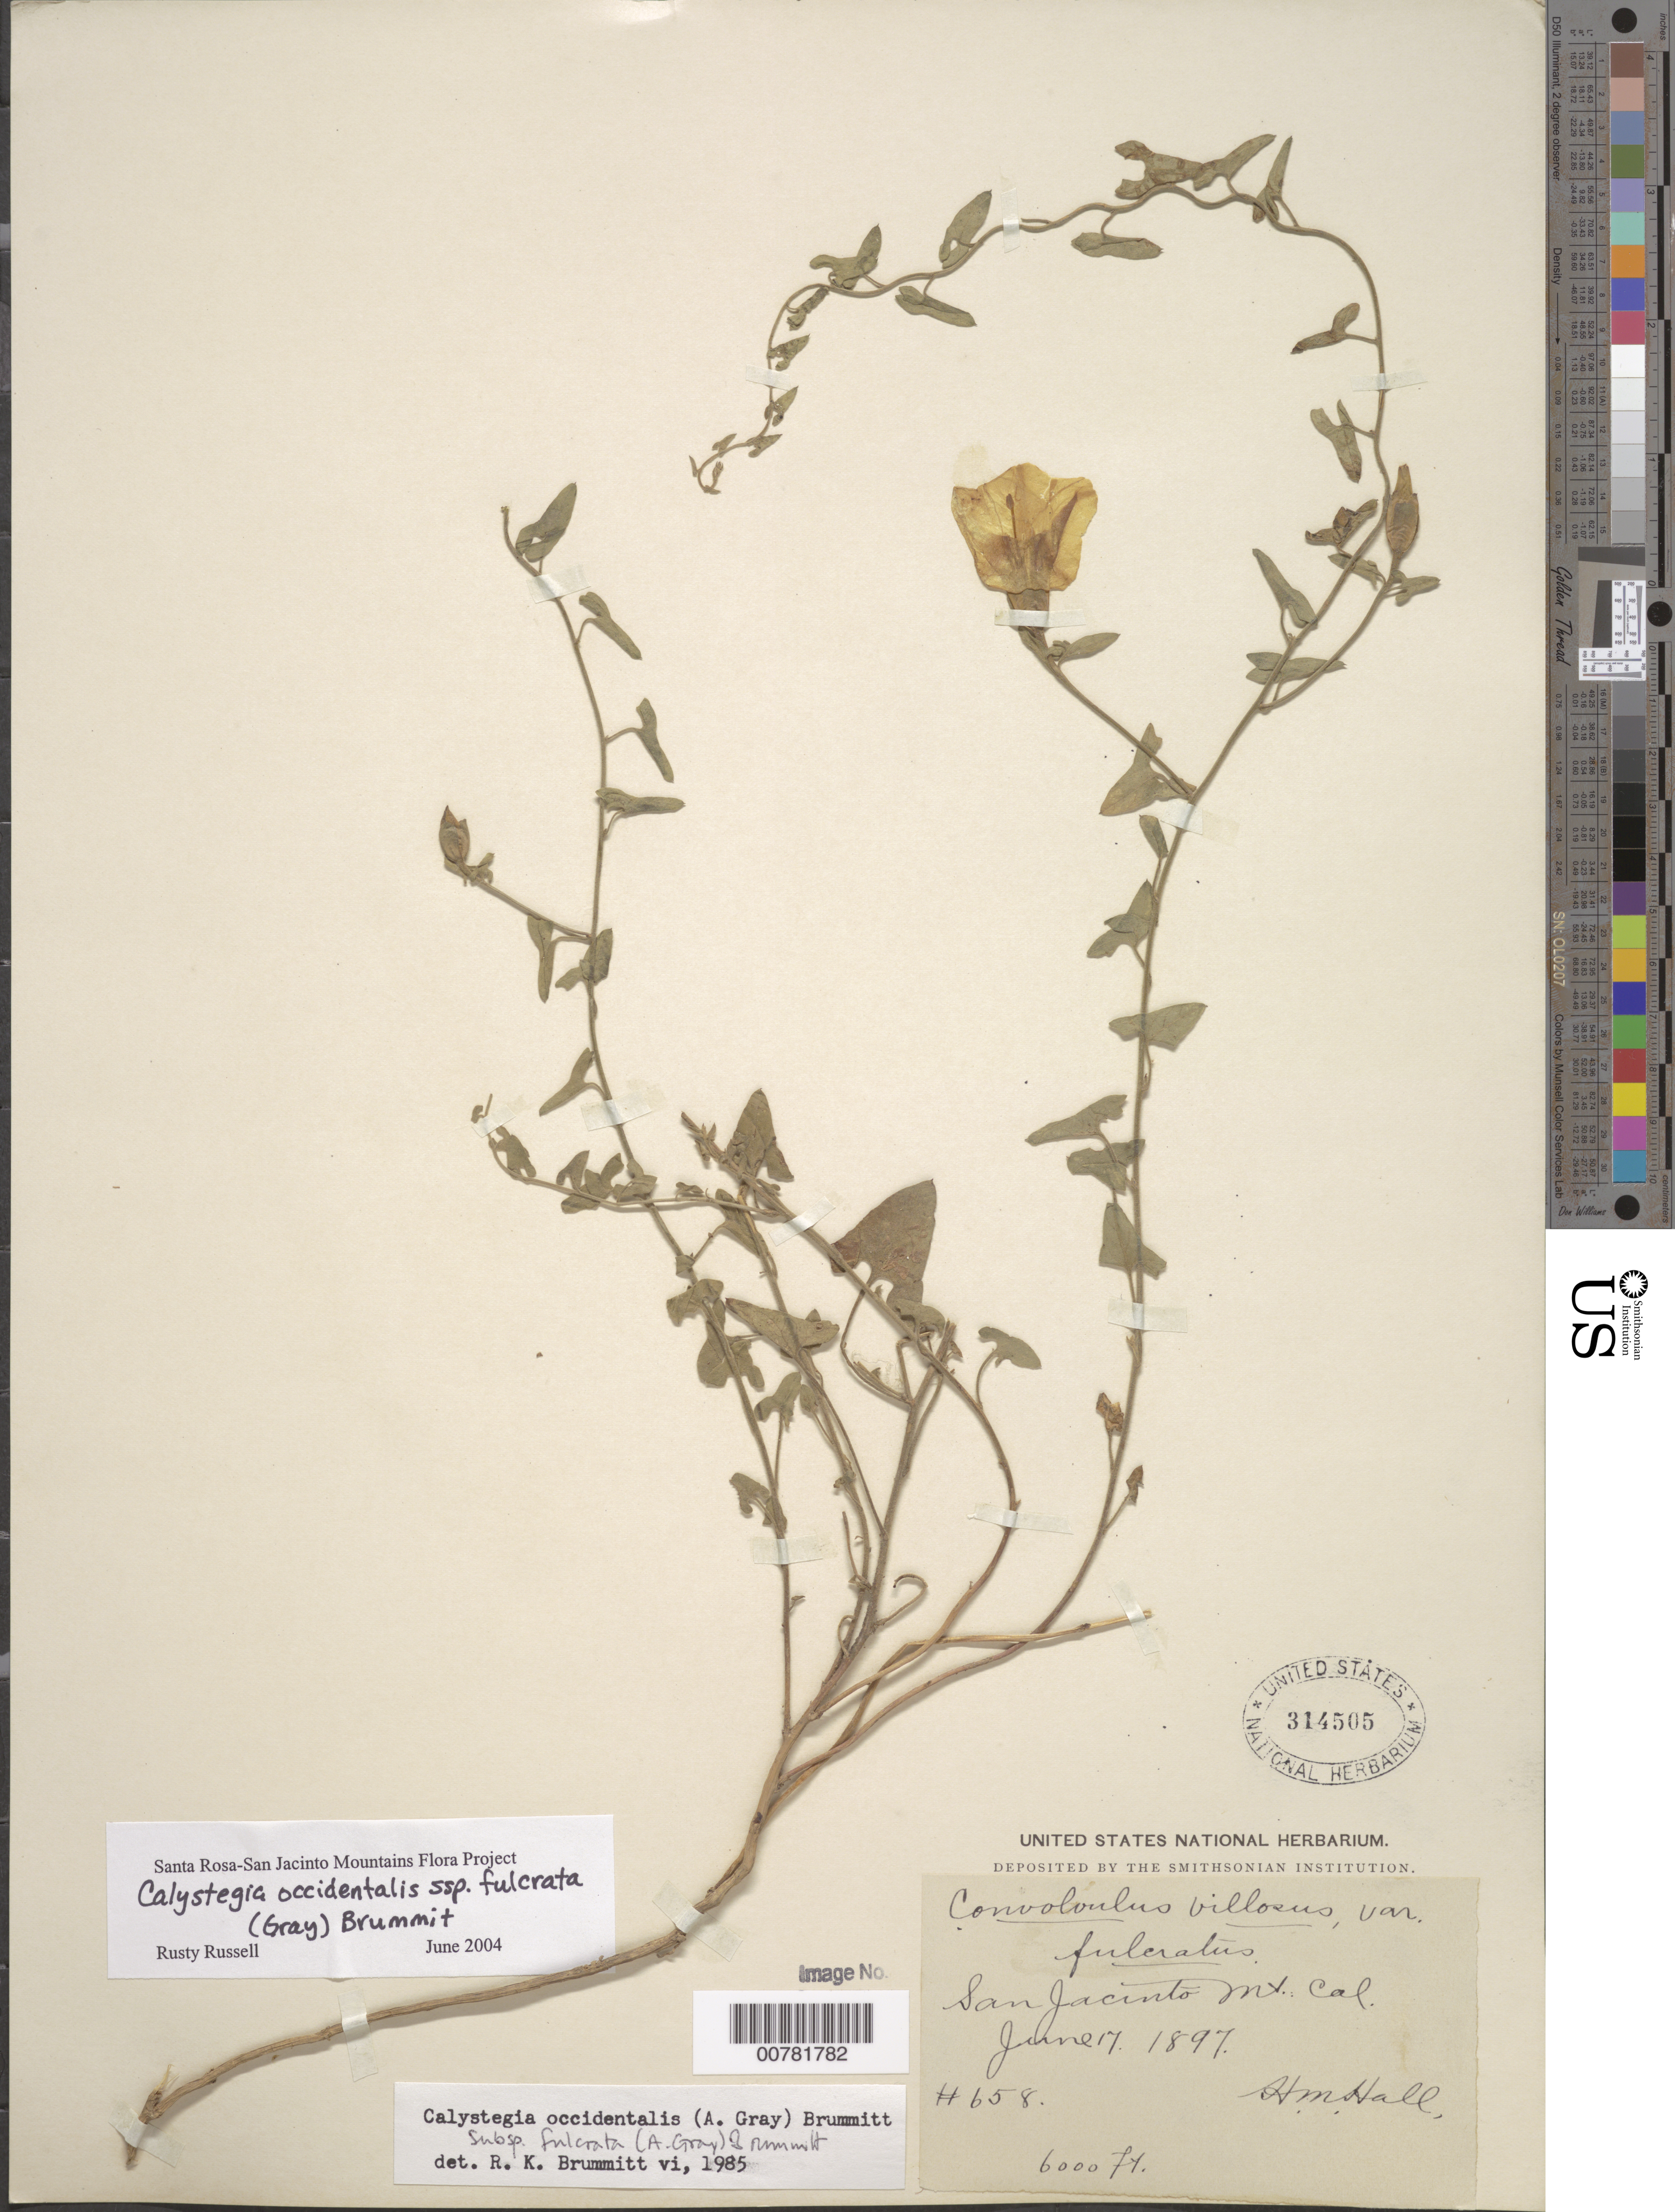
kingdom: Plantae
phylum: Tracheophyta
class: Magnoliopsida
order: Solanales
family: Convolvulaceae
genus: Calystegia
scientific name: Calystegia occidentalis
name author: (A. Gray) Brummitt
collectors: H. M. Hall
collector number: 658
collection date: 1897-06-17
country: United States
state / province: California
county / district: Riverside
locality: San Jacinto Mt.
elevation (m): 1829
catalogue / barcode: US 314505